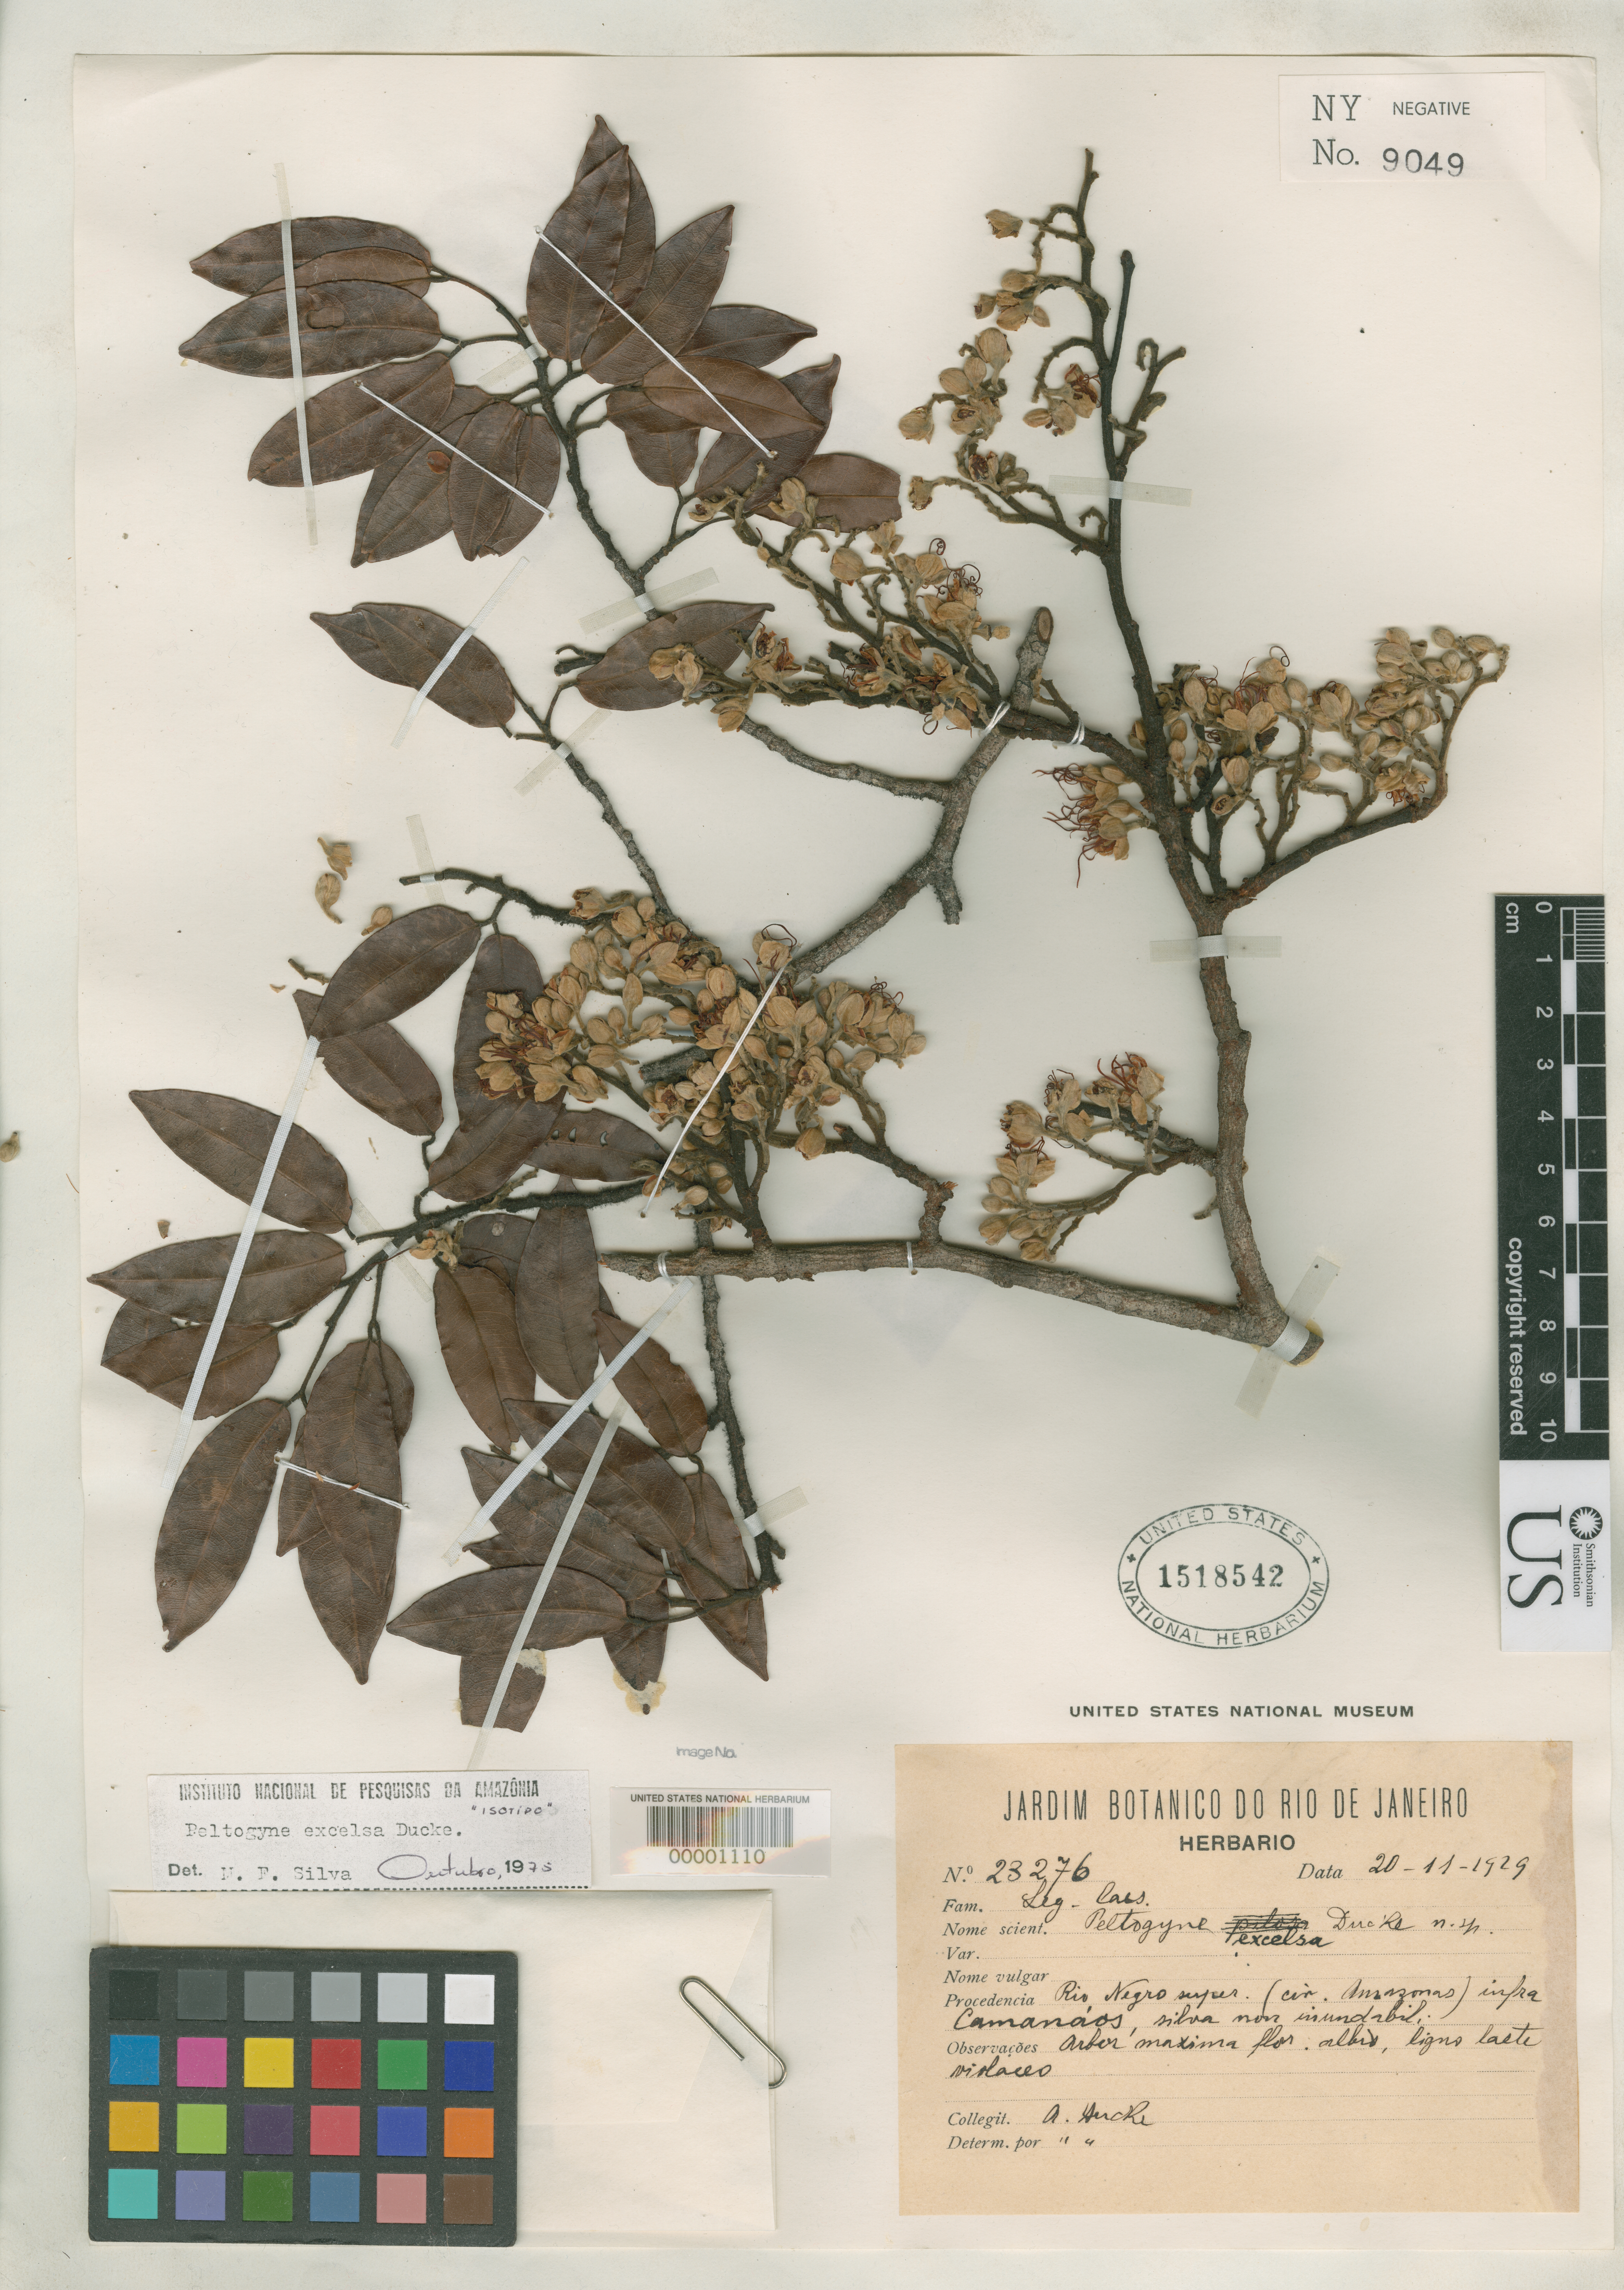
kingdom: Plantae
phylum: Tracheophyta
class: Magnoliopsida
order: Fabales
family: Fabaceae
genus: Peltogyne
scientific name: Peltogyne excelsa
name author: Ducke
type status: Isotype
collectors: A. Ducke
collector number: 23276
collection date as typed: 20 Nov 1929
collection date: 1929-11-20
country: Brazil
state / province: Amazonas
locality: Rio Negro.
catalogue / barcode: US 1518542